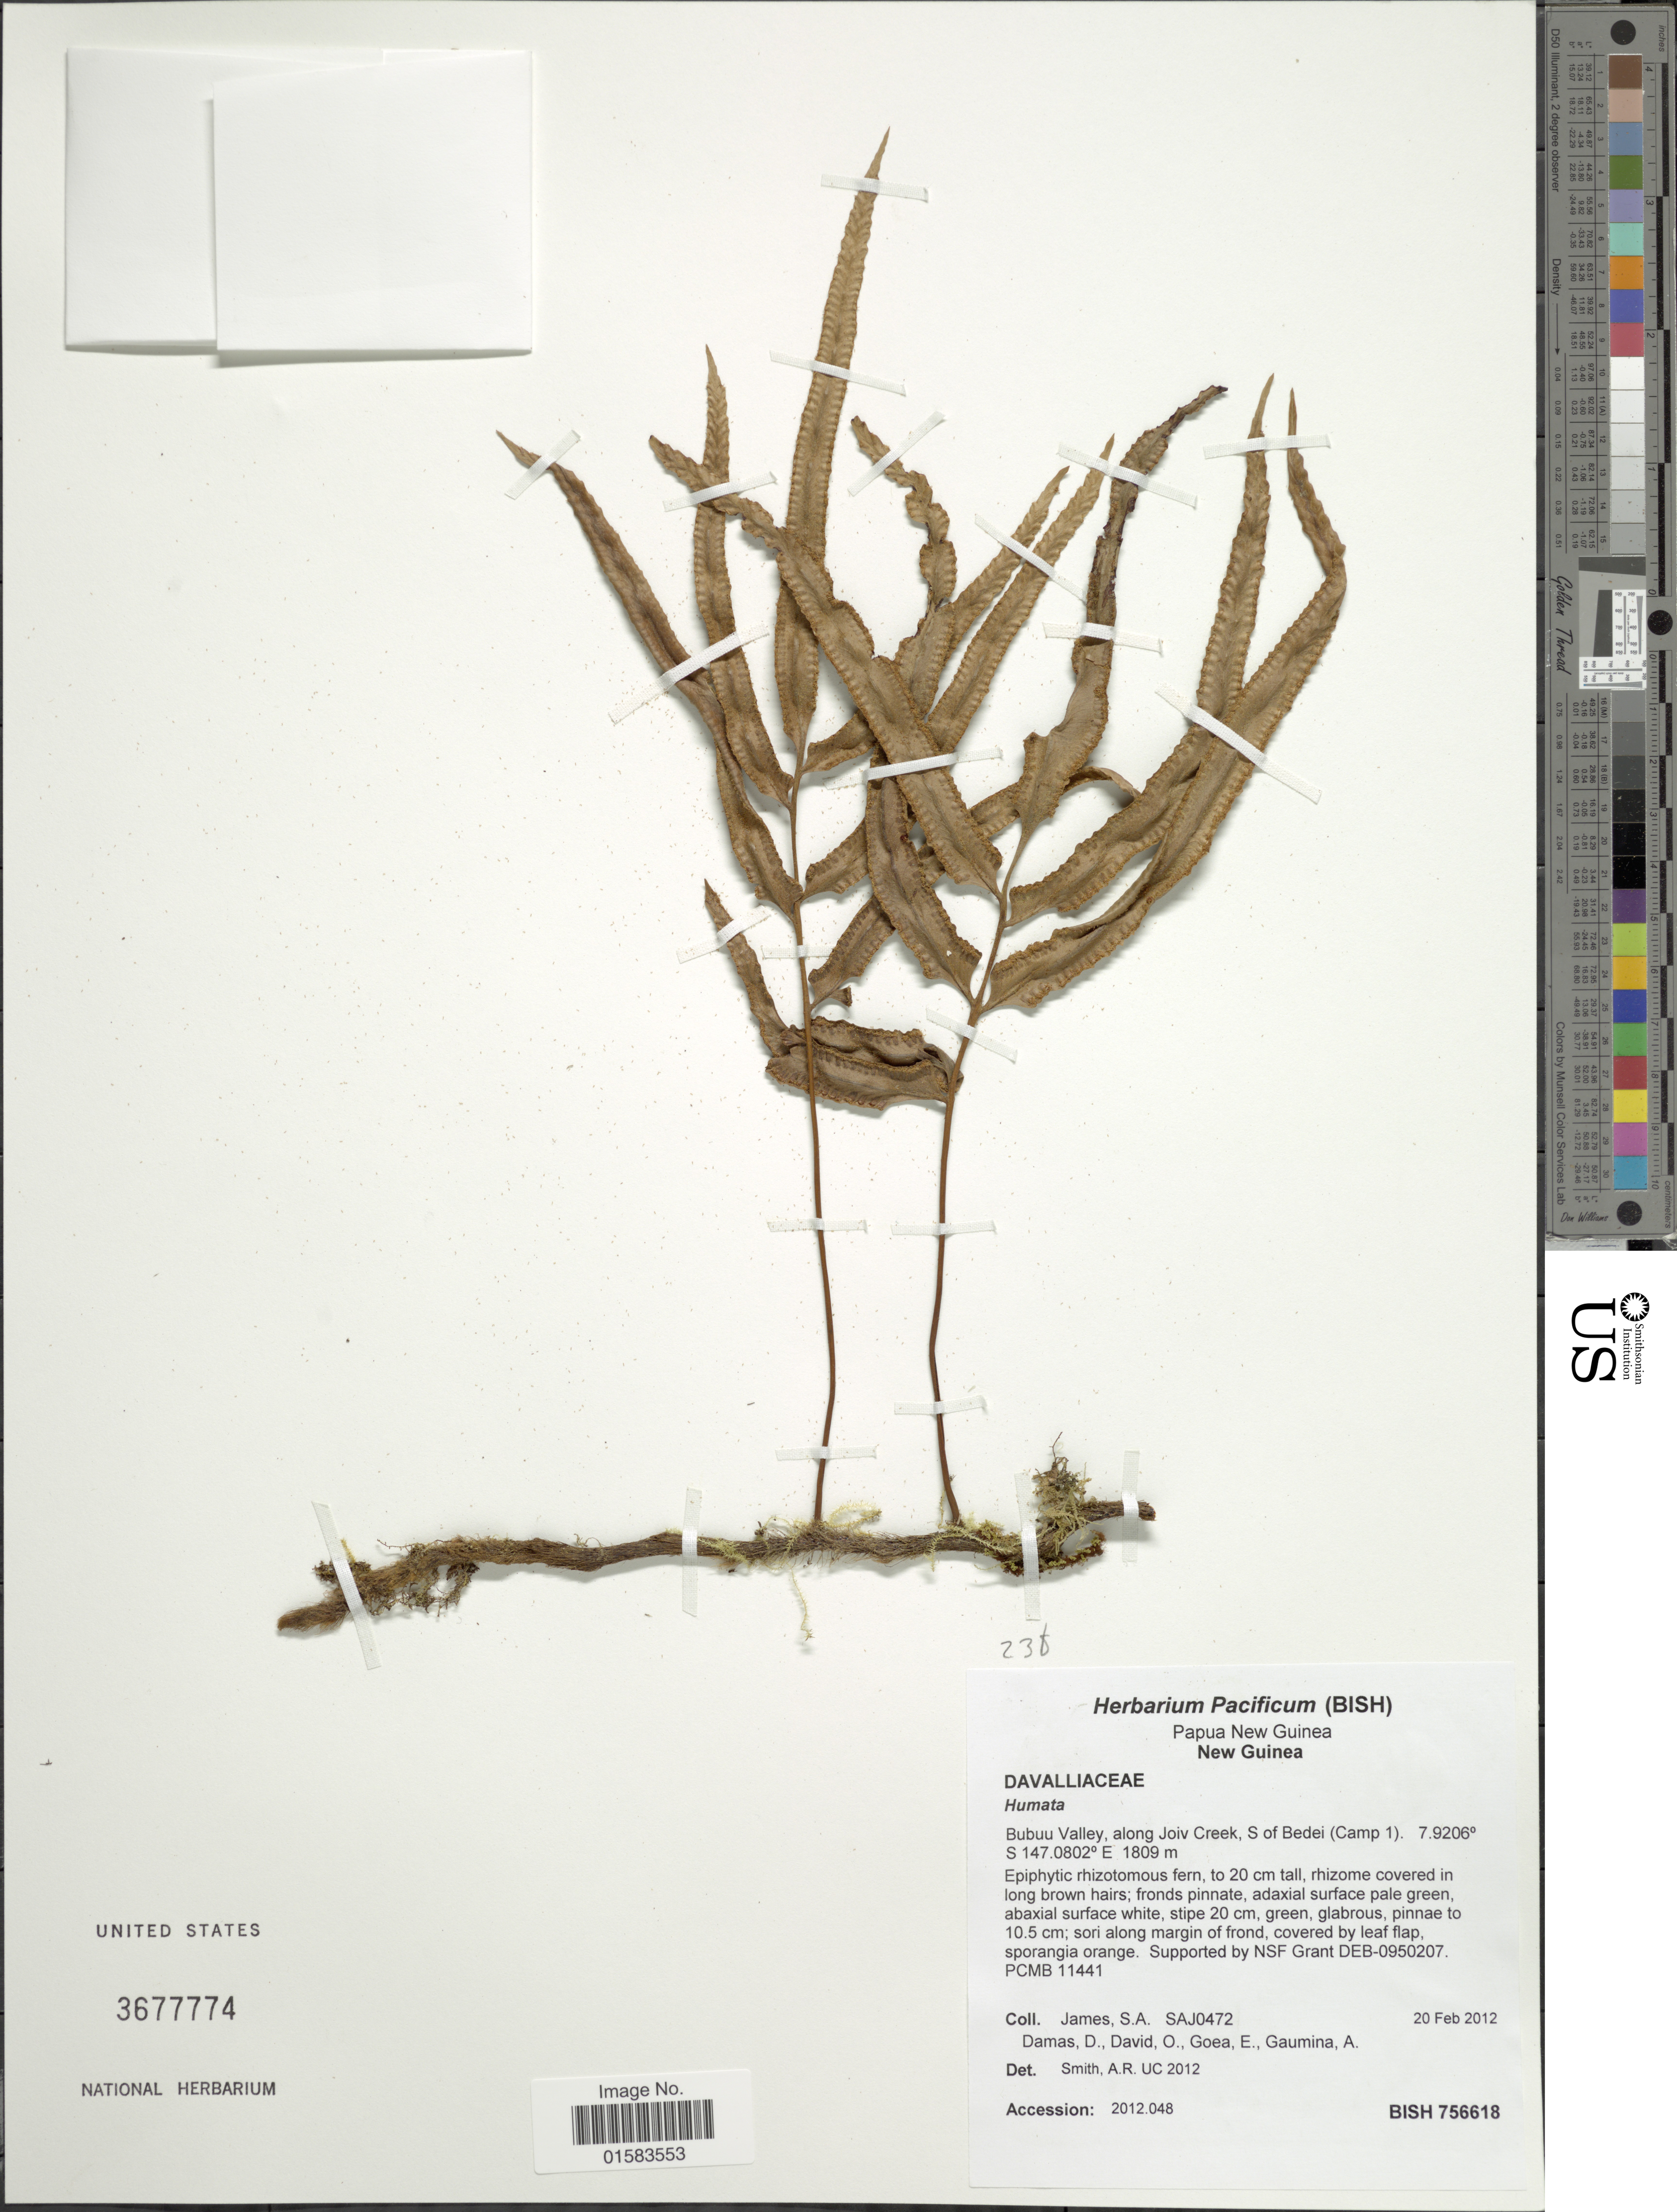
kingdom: Plantae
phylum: Tracheophyta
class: Polypodiopsida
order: Polypodiales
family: Davalliaceae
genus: Davallia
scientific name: Davallia sp.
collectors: S. James, D. Damas, O. David, O. Goea & A. Gaumina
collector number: SAJ0472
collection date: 2012-02-20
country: Papua New Guinea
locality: Bubuu Valley, along Joiv Creek, S. of Bedei (Camp 1)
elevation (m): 1809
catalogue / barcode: US 3677774